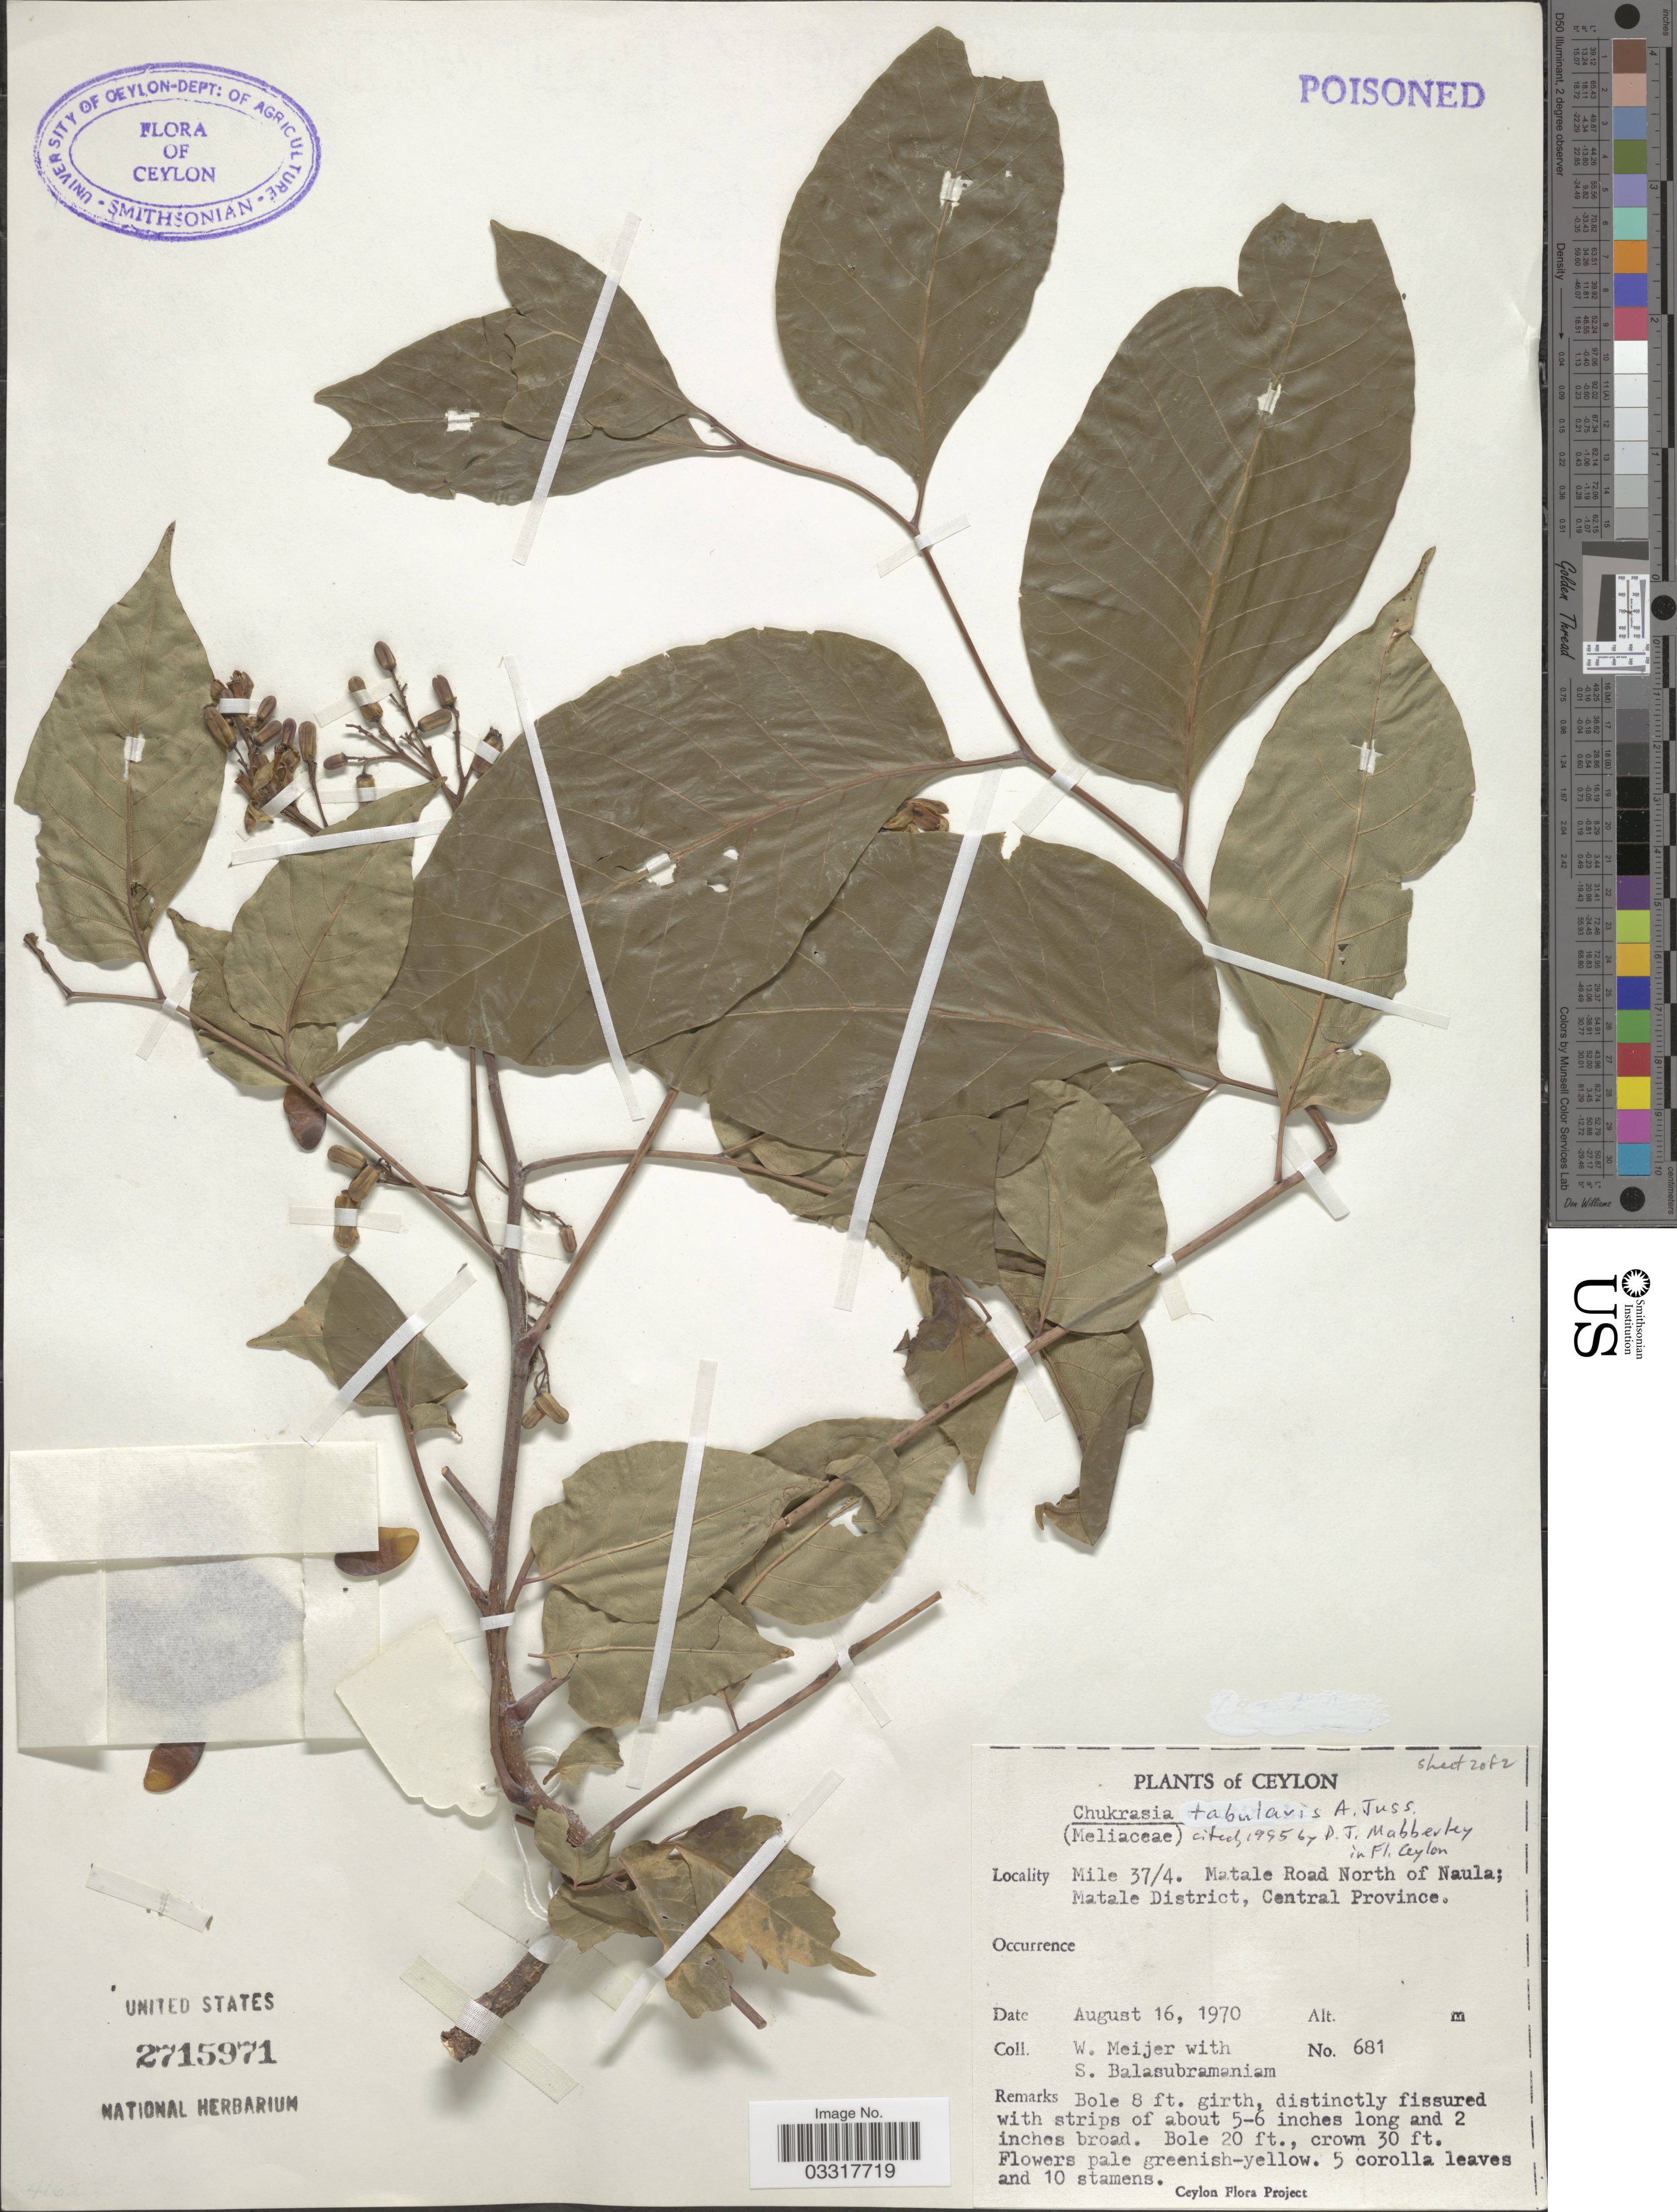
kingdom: Plantae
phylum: Tracheophyta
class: Magnoliopsida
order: Sapindales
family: Meliaceae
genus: Chukrasia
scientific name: Chukrasia tabularis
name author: A. Juss.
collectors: W. Meijer & S. Balasubramaniam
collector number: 681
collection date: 1970-08-16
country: Sri Lanka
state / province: Central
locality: Ceylon, Mile 37/4. Matale Road North of Naula; Matale District.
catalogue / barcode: US 2715971